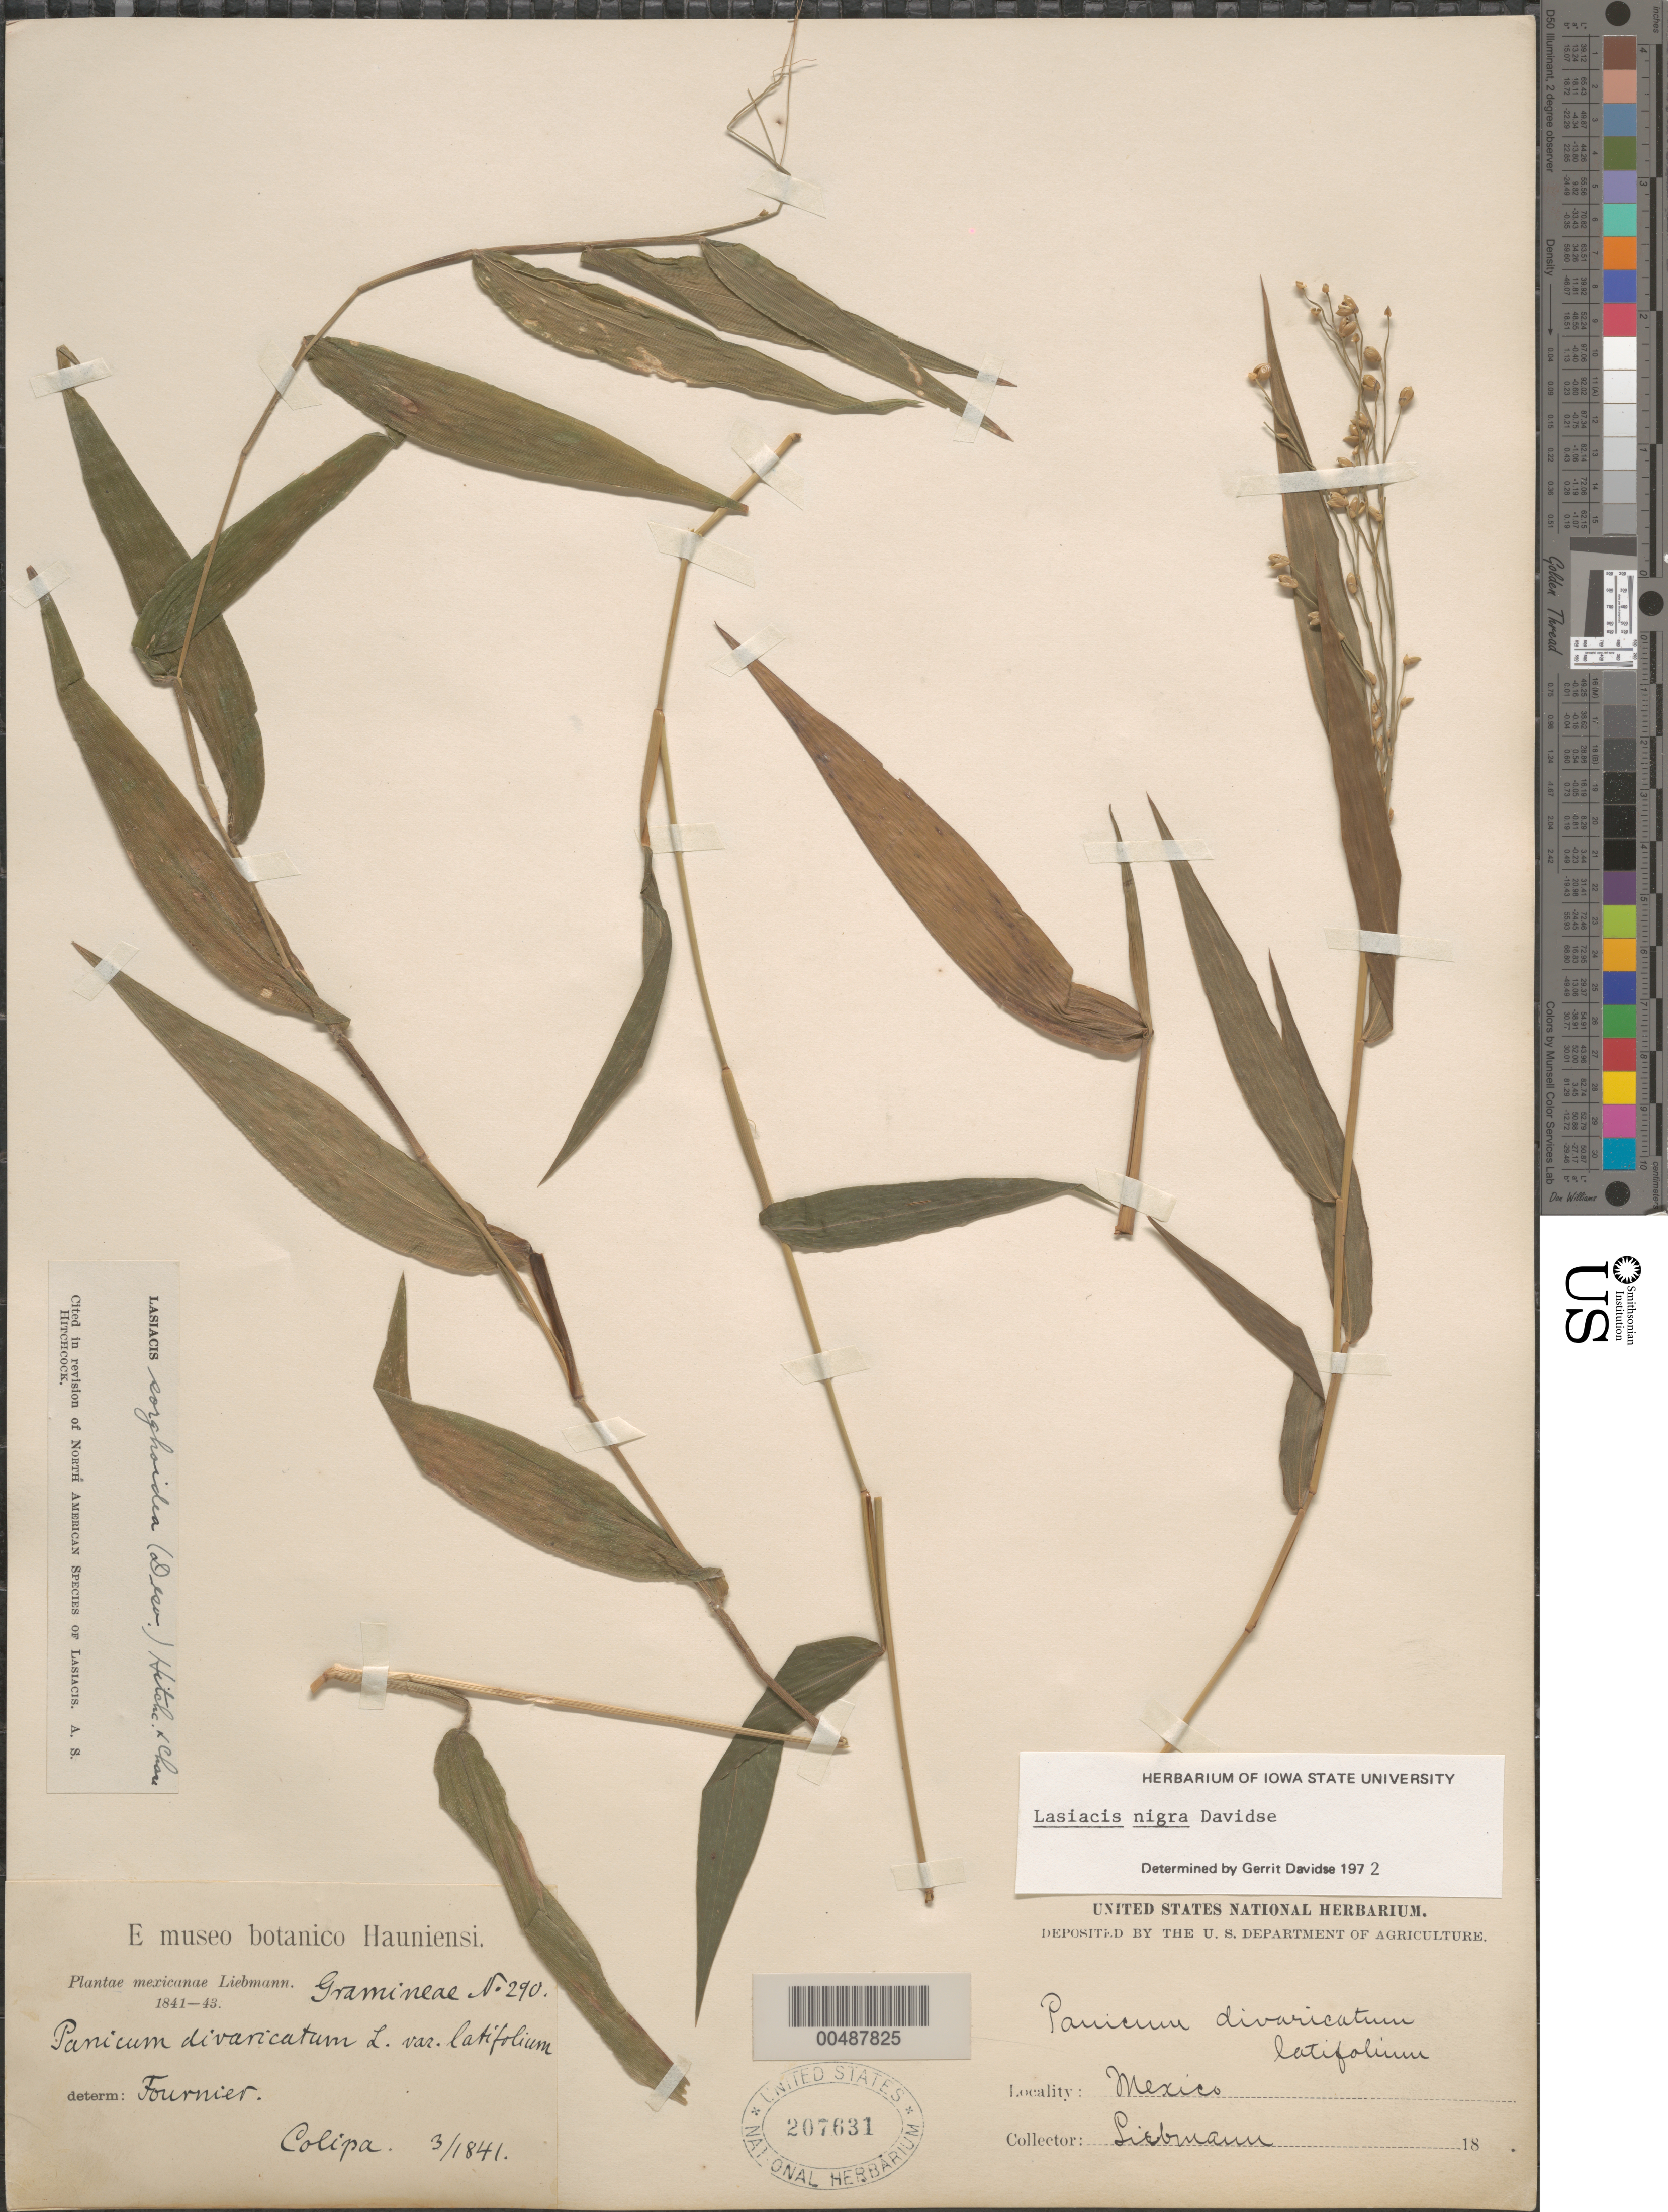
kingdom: Plantae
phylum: Tracheophyta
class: Liliopsida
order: Poales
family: Poaceae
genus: Lasiacis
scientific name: Lasiacis maxonii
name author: Swallen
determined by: Davidse, Gerrit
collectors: F. M. Liebmann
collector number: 290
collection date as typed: Mar 1841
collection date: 1841-03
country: Mexico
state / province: Veracruz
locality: Colipa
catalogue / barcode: US 207631